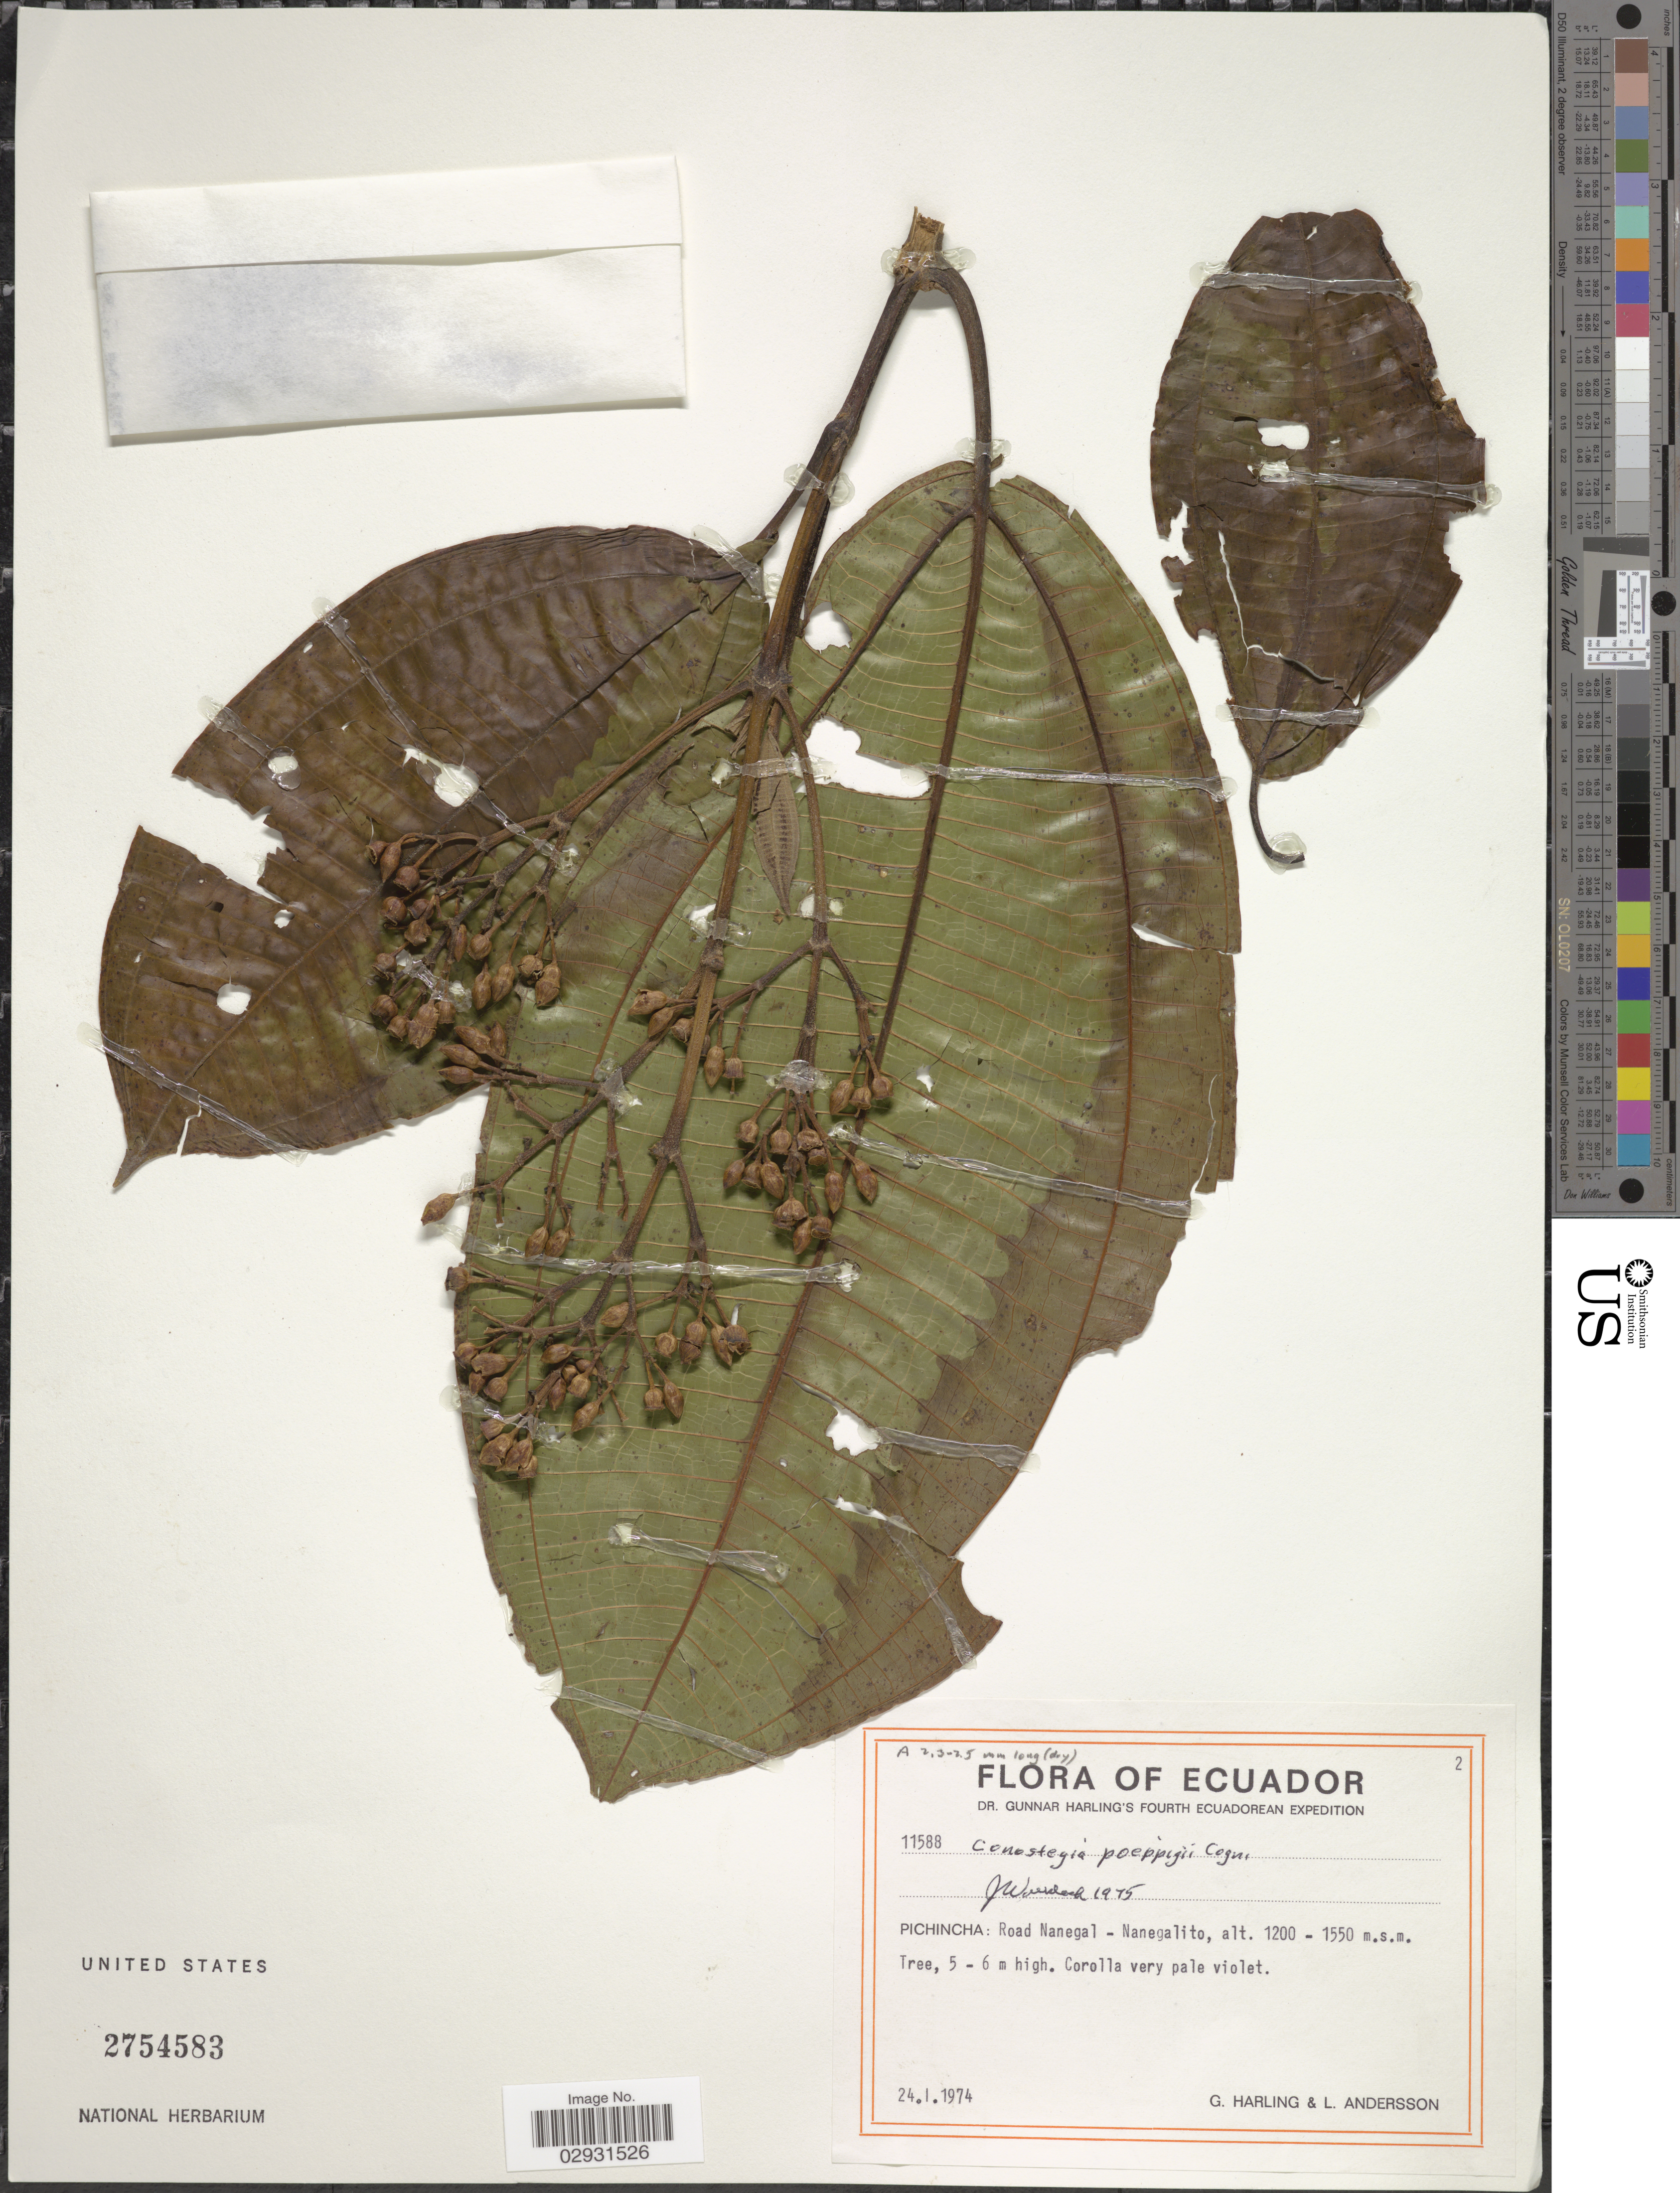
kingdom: Plantae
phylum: Tracheophyta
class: Magnoliopsida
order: Myrtales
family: Melastomataceae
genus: Conostegia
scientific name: Conostegia superba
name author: Naudin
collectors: G. Harling & L. Andersson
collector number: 11588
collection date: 1974-01-24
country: Ecuador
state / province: Pichincha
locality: Road Nanegal - Nanegalito.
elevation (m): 1200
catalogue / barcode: US 2754583